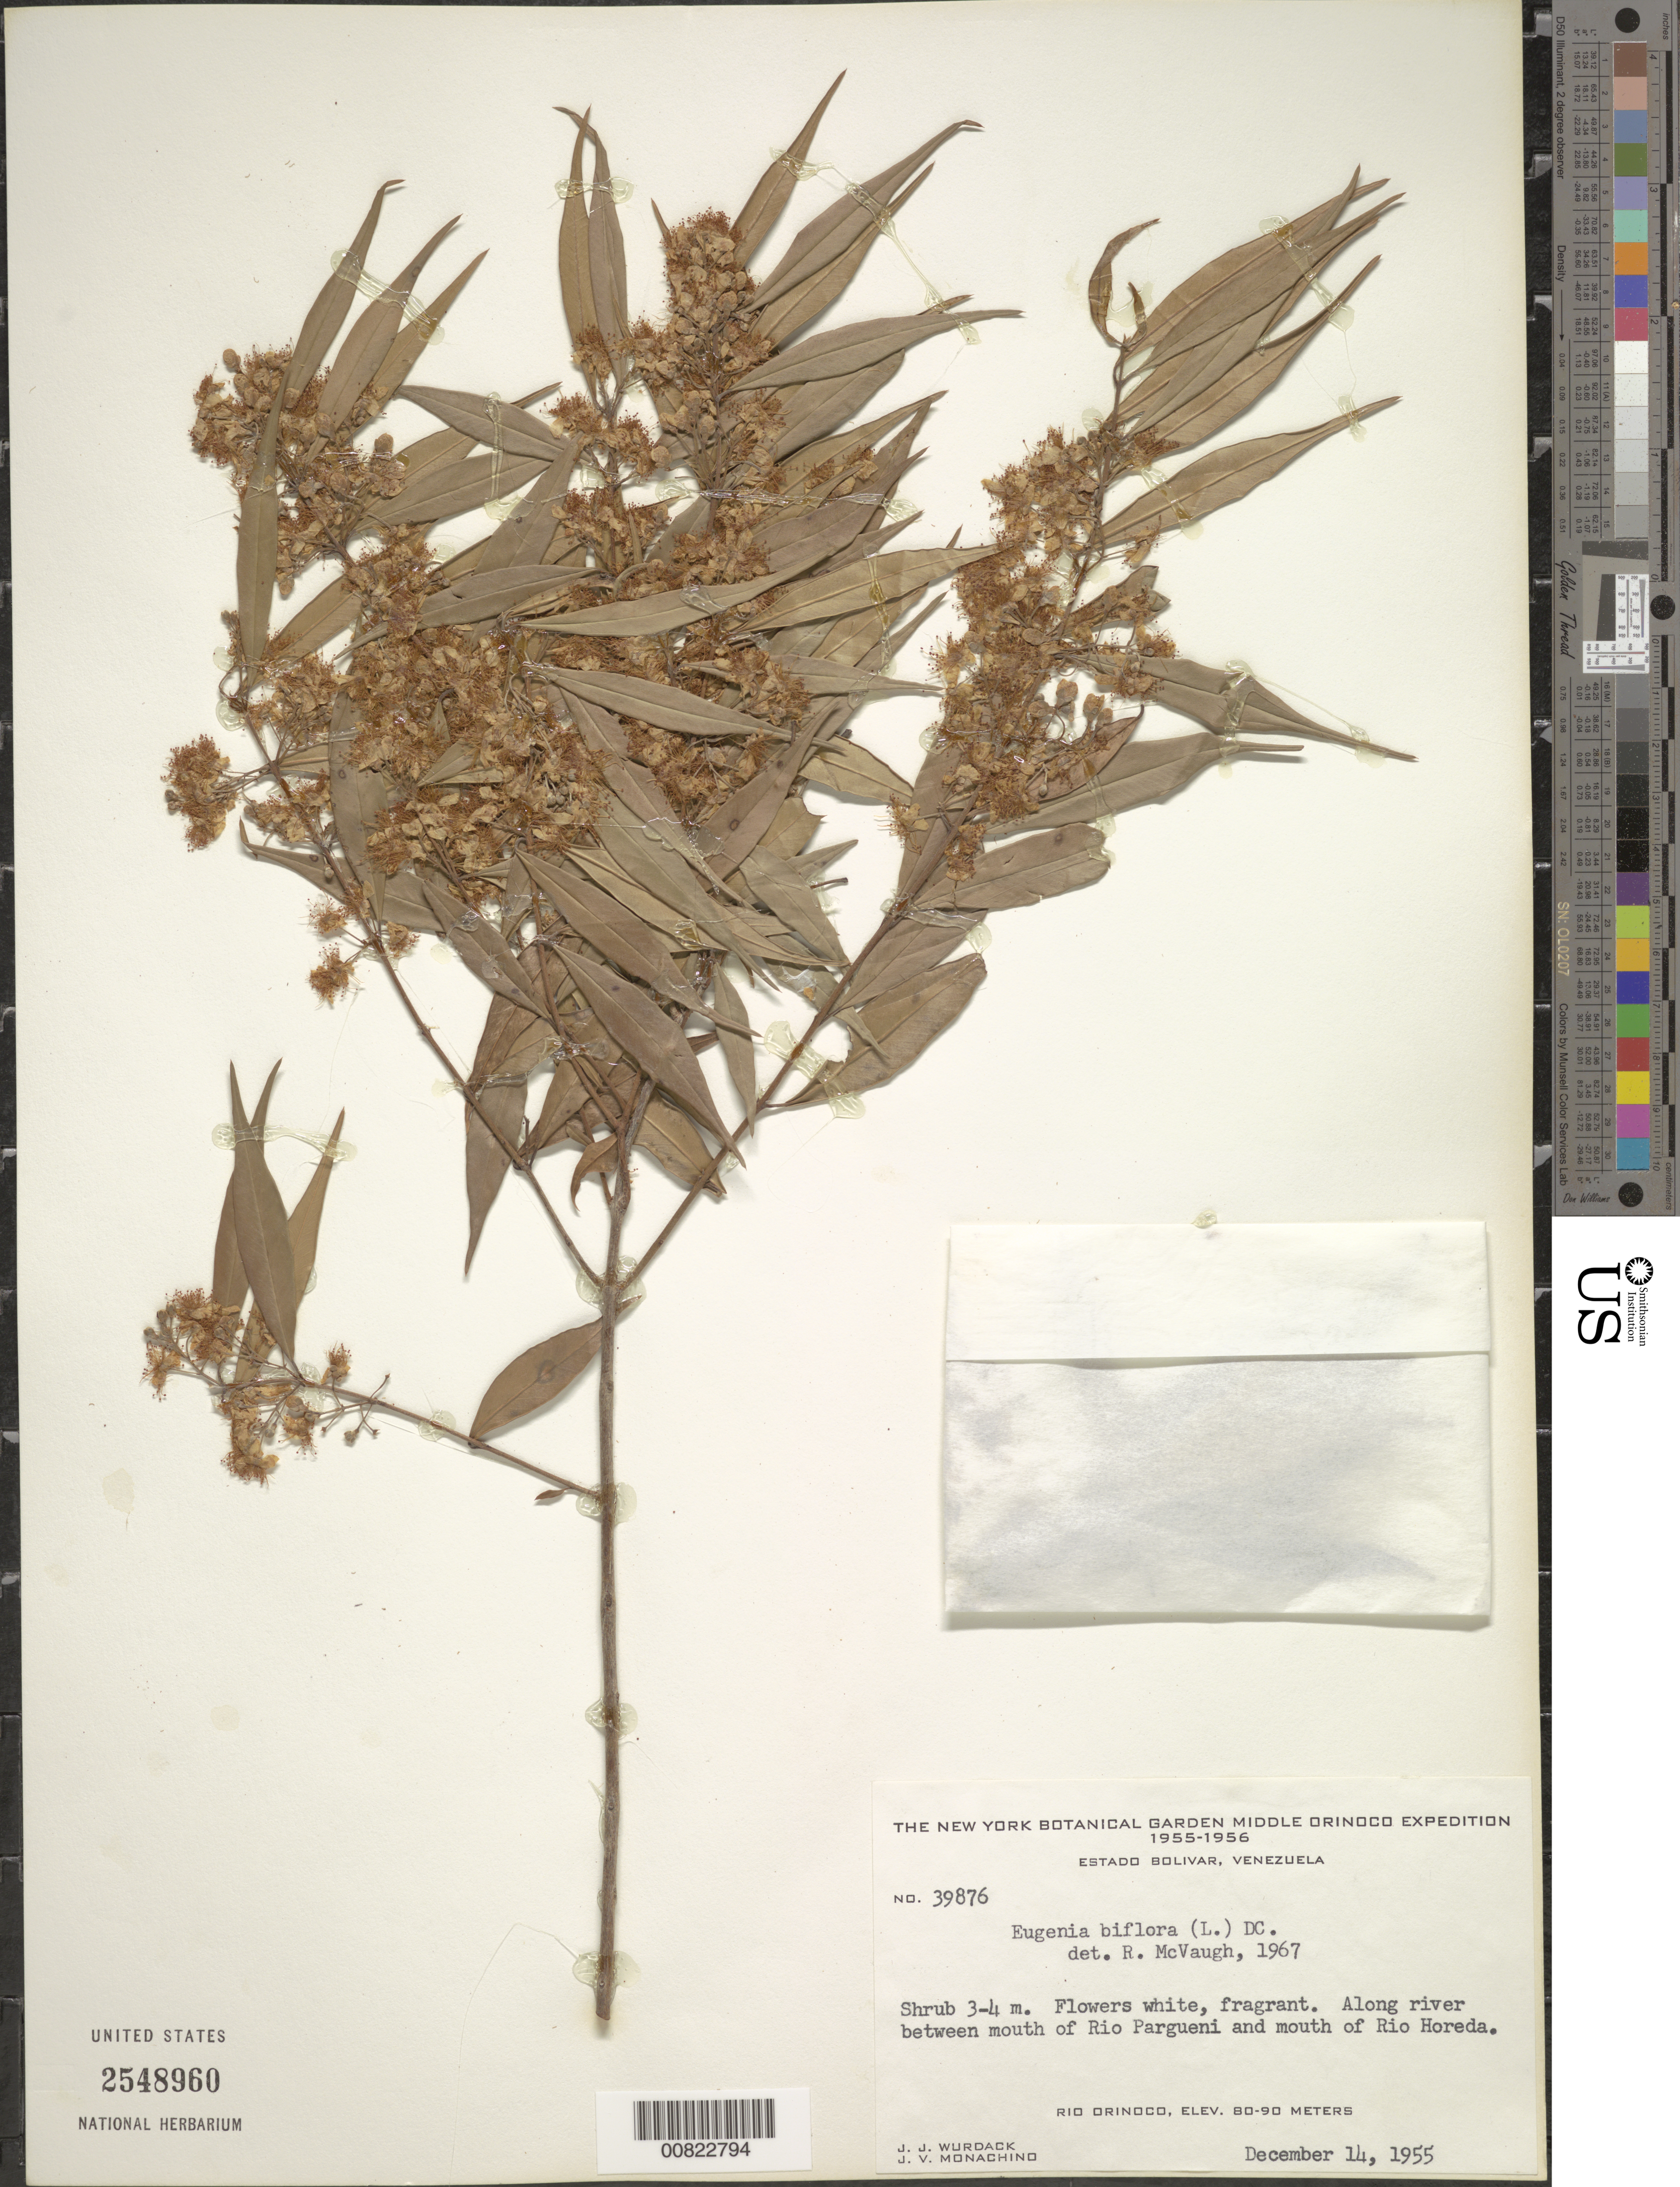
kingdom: Plantae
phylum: Tracheophyta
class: Magnoliopsida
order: Myrtales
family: Myrtaceae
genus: Eugenia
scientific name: Eugenia biflora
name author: (L.) DC.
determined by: McVaugh, R.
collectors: J. J. Wurdack & J. V. Monachino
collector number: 39876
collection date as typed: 14-Dec-55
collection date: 1955-12-14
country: Venezuela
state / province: Bolívar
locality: Río Pargueni, between mouth and Río Horeda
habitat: Along river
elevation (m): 80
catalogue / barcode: US 2548960